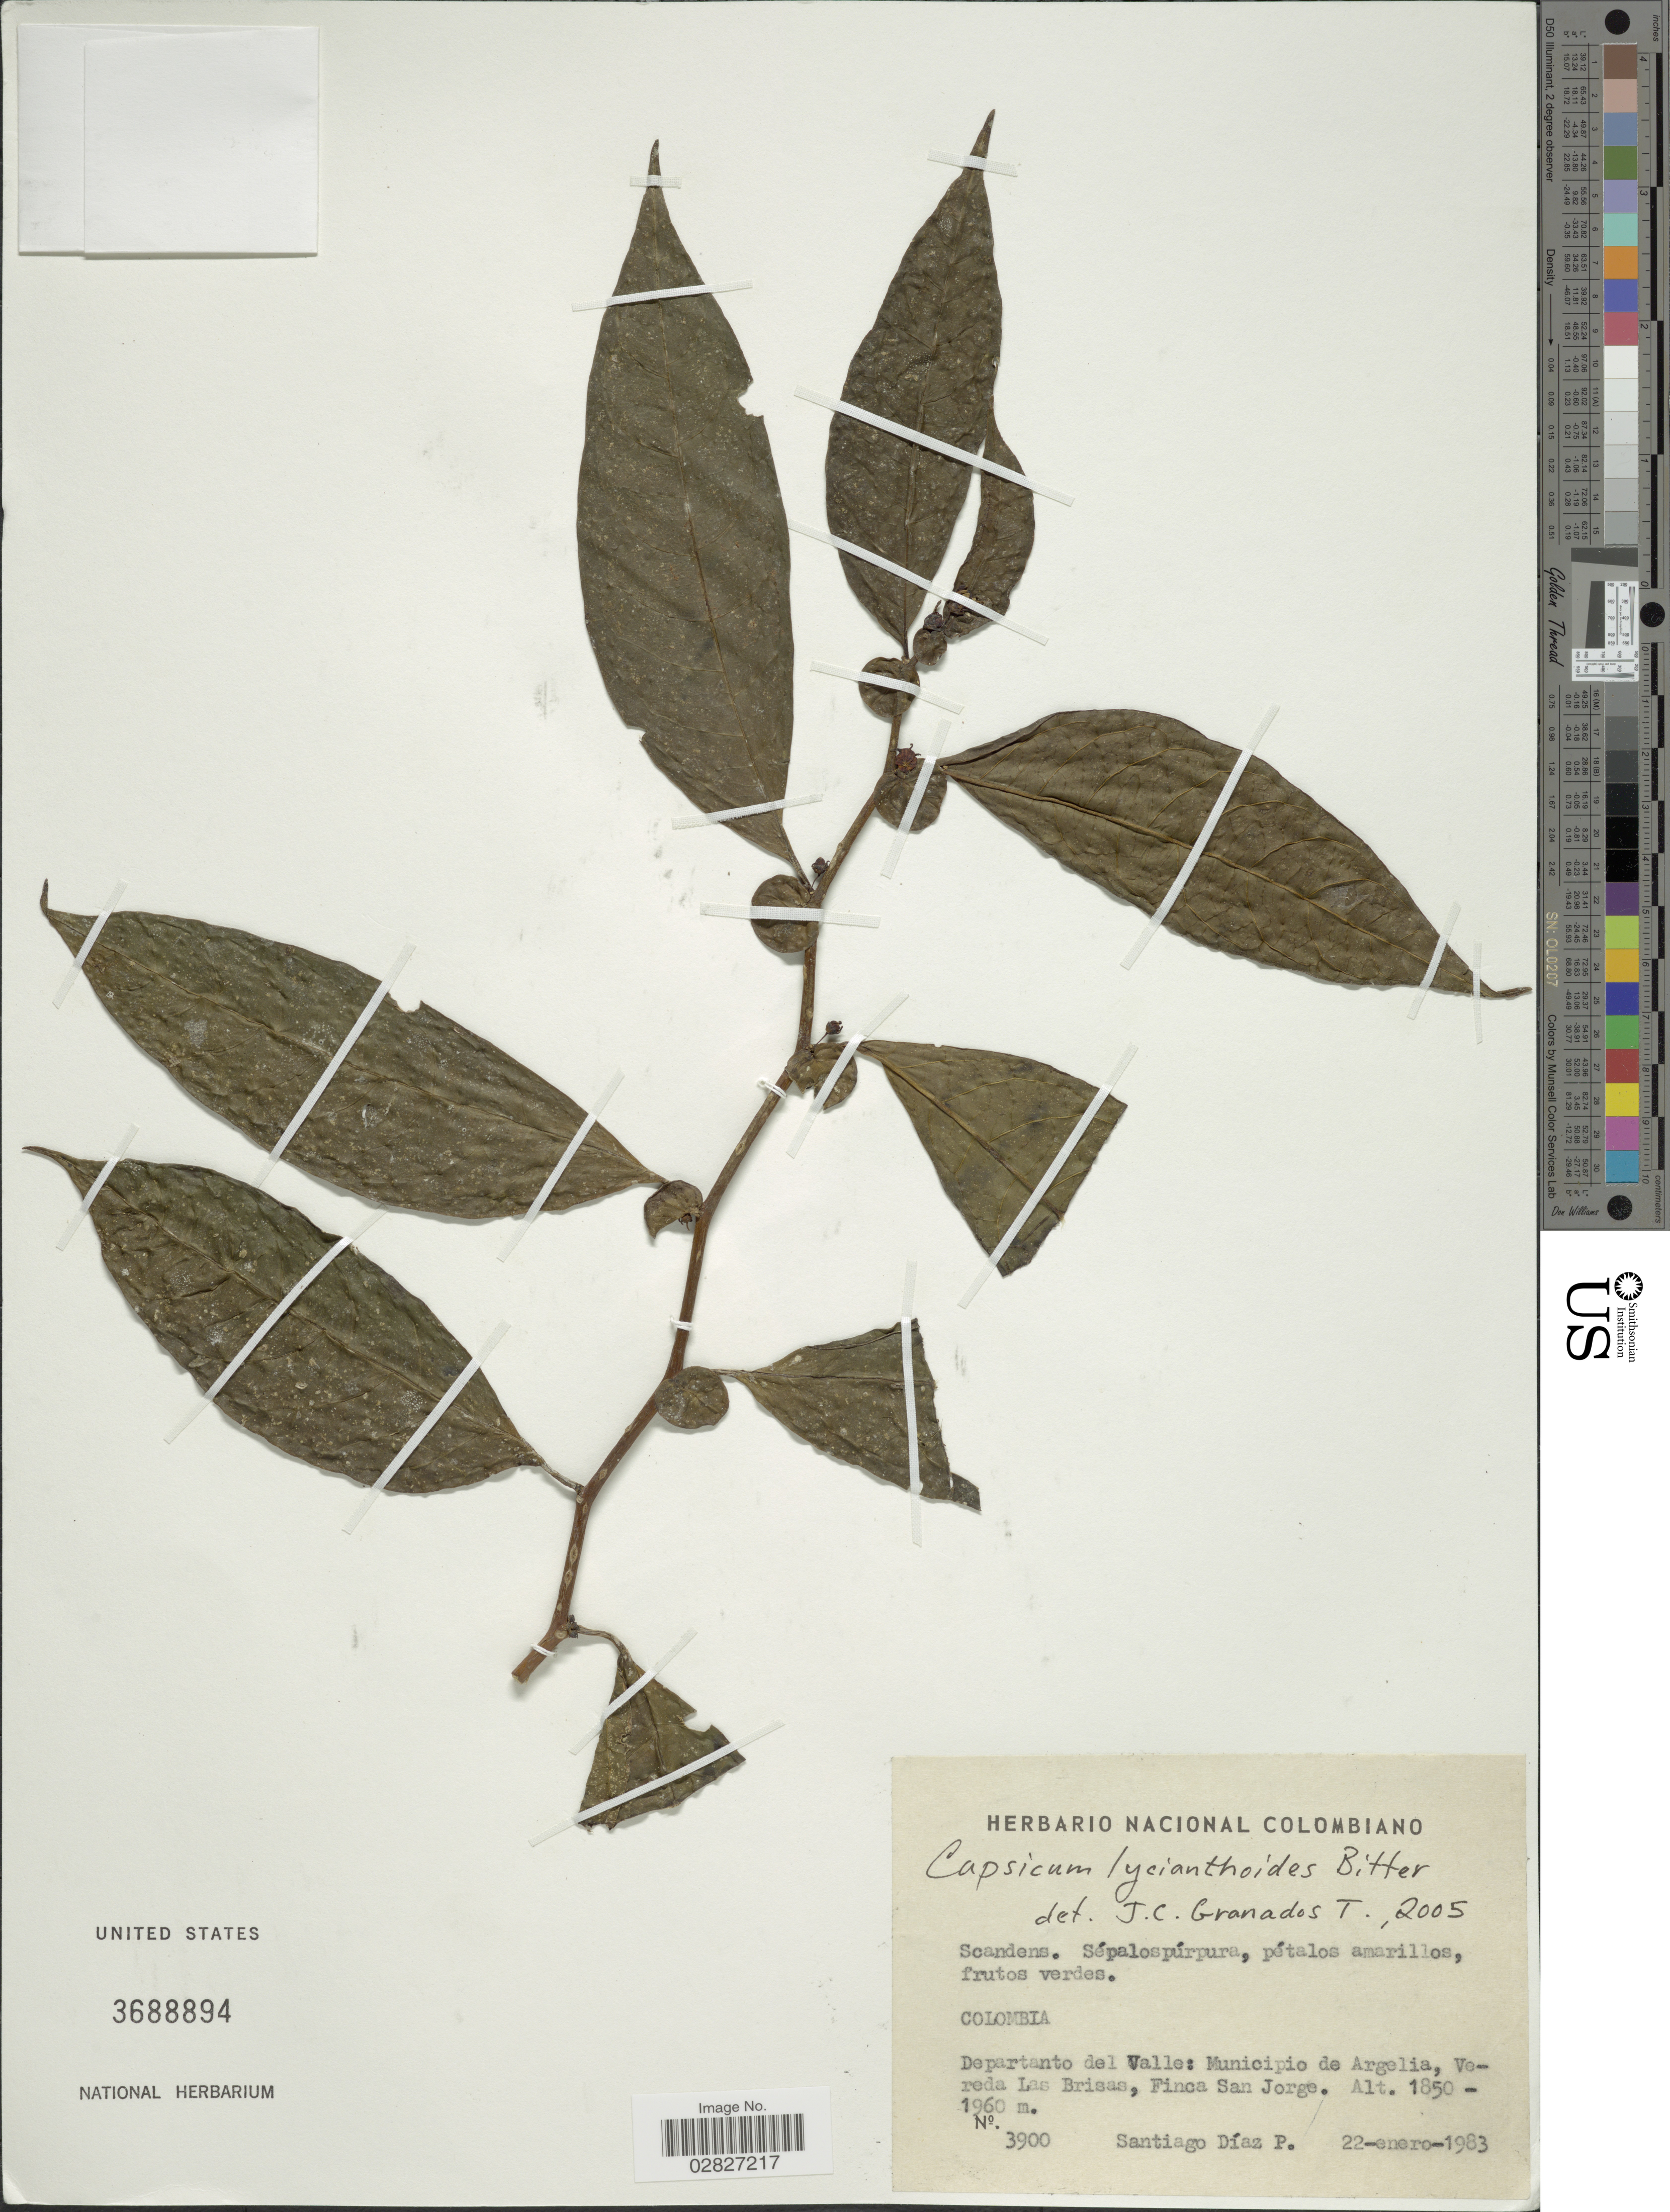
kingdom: Plantae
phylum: Tracheophyta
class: Magnoliopsida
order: Solanales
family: Solanaceae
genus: Capsicum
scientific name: Capsicum lycianthoides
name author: Bitter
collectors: S. Diaz P.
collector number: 3900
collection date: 1983-01-22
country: Colombia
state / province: Valle del Cauca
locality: Departanto del Valle: Municipio de Argelia, Vereda Las Brisas, Finca San Jorge.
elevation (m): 1850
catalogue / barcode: US 3688894